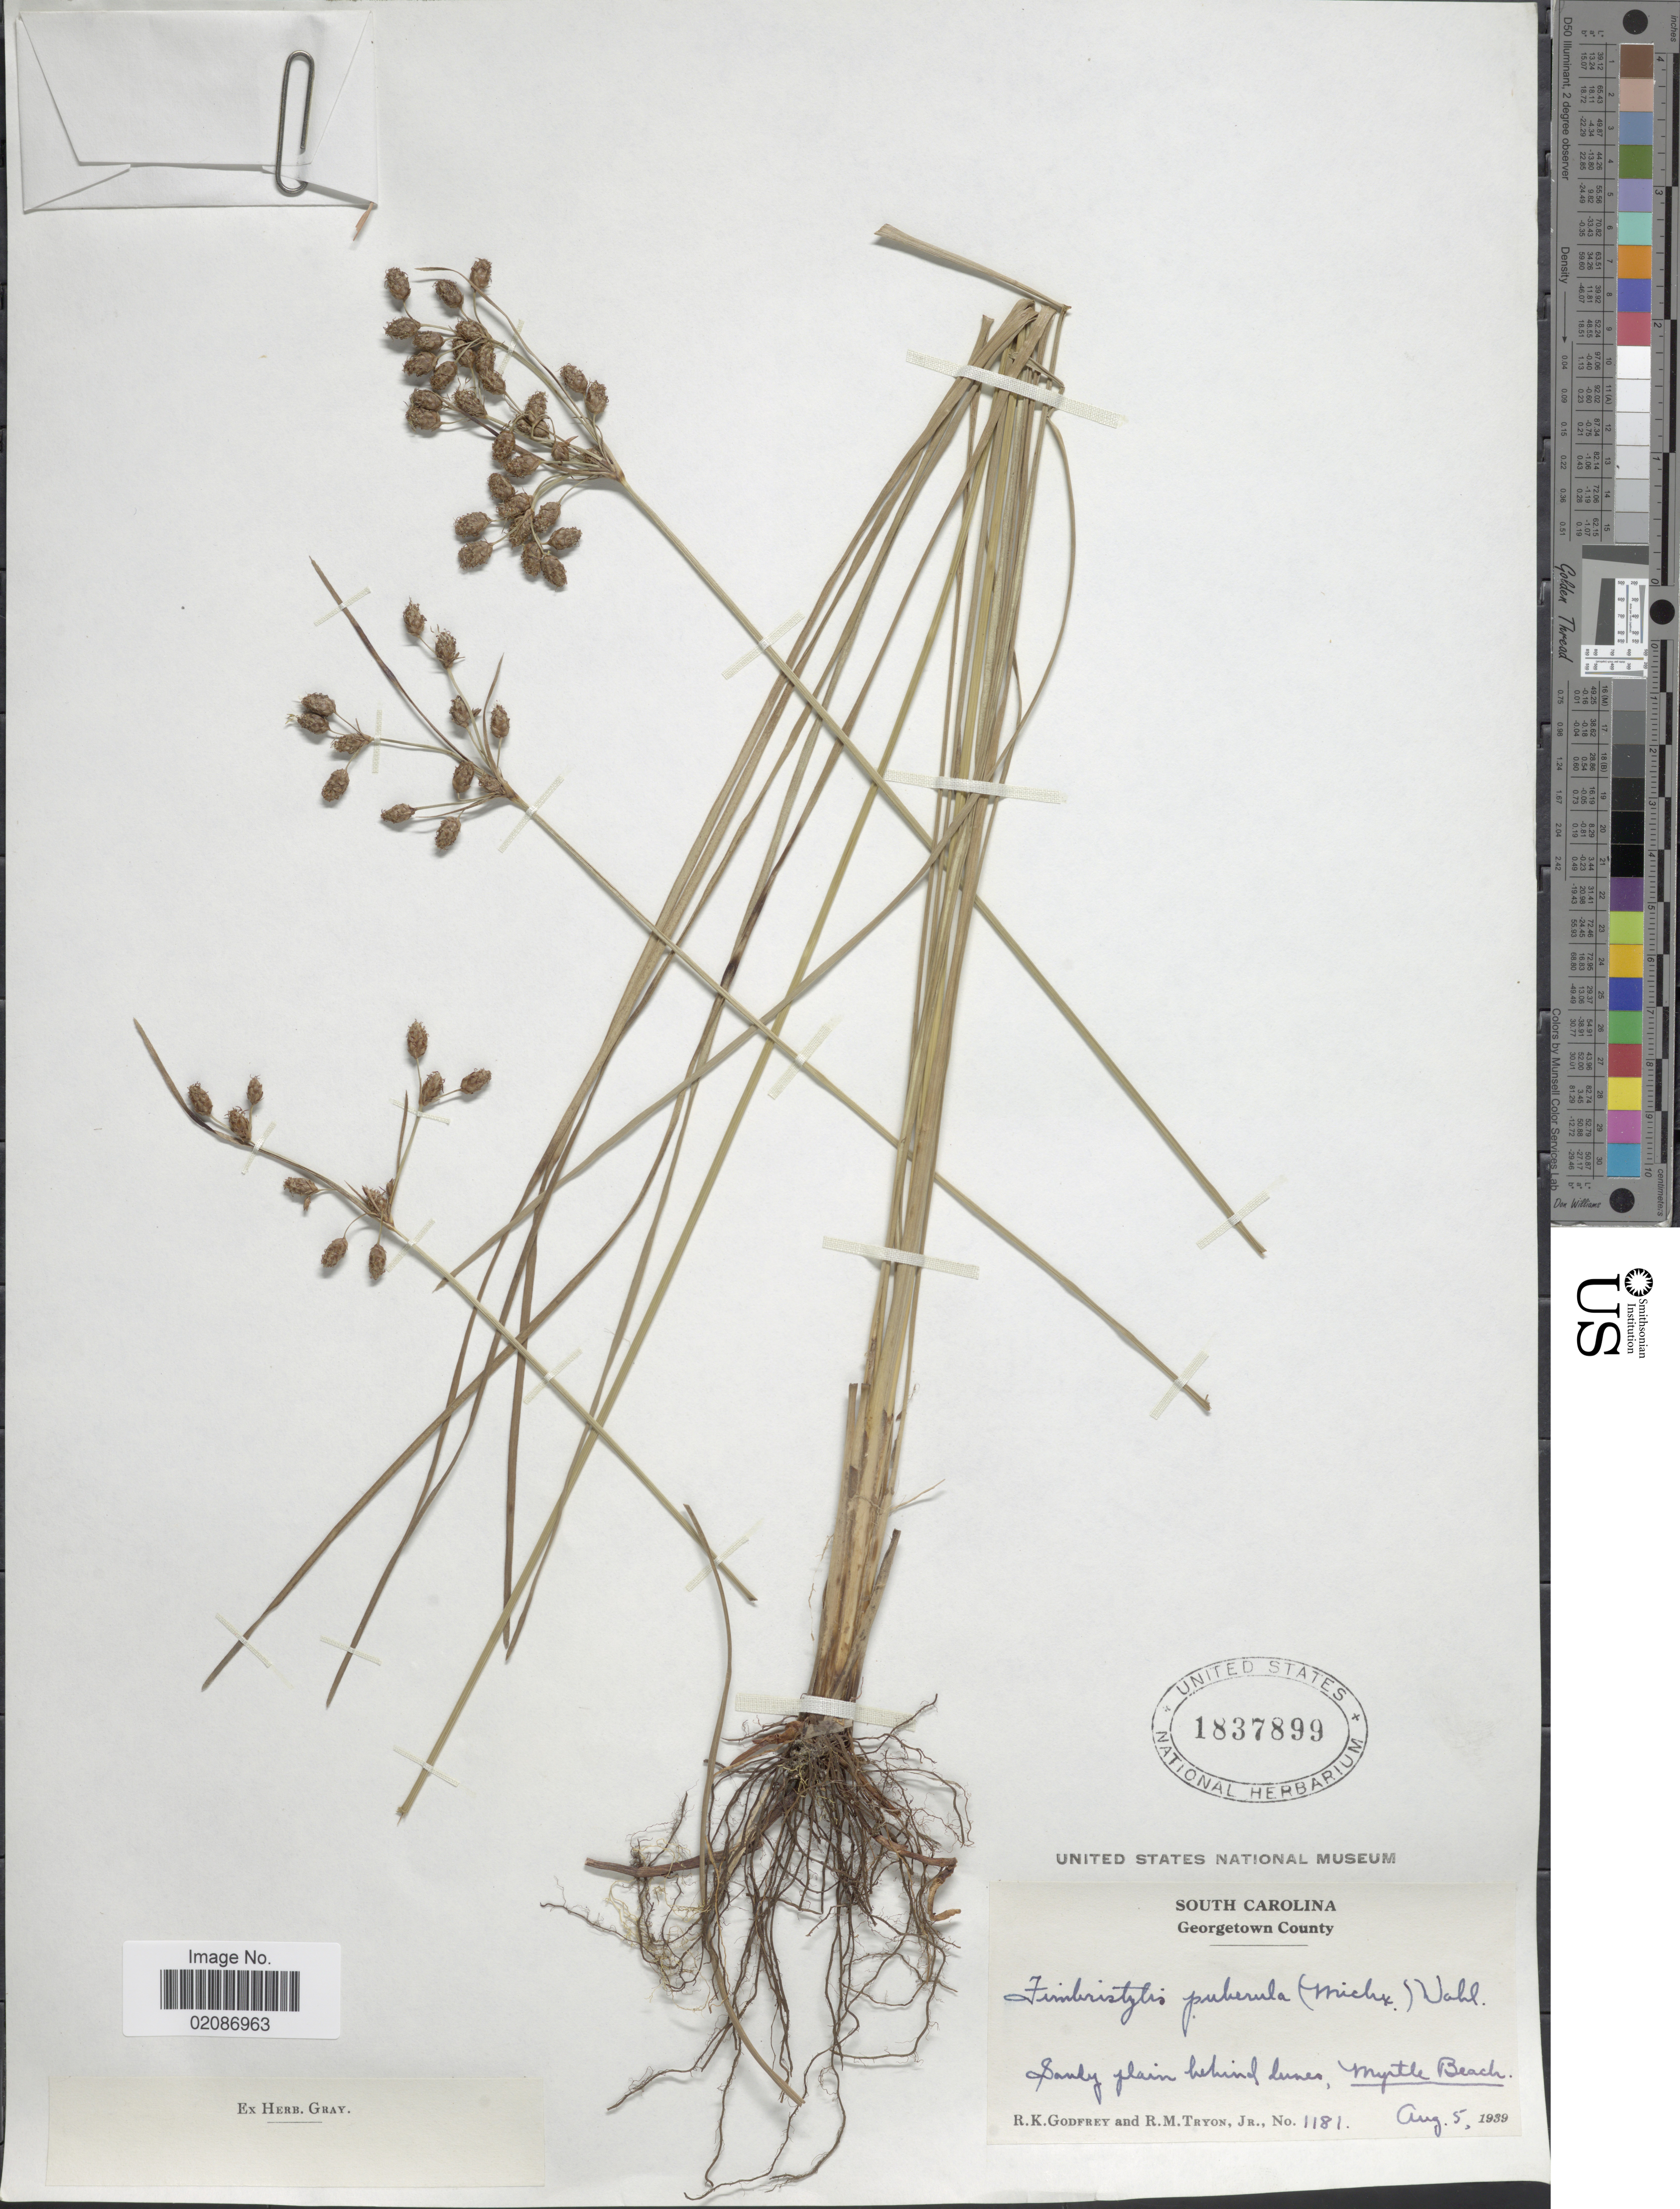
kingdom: Plantae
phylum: Tracheophyta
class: Liliopsida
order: Poales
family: Cyperaceae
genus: Fimbristylis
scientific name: Fimbristylis castanea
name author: (Michx.) Vahl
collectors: R. K. Godfrey & R. M. Tryon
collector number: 1181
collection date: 1939-08-05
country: United States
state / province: South Carolina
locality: Georgetown County, Myrtle Beach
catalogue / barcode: US 1837899